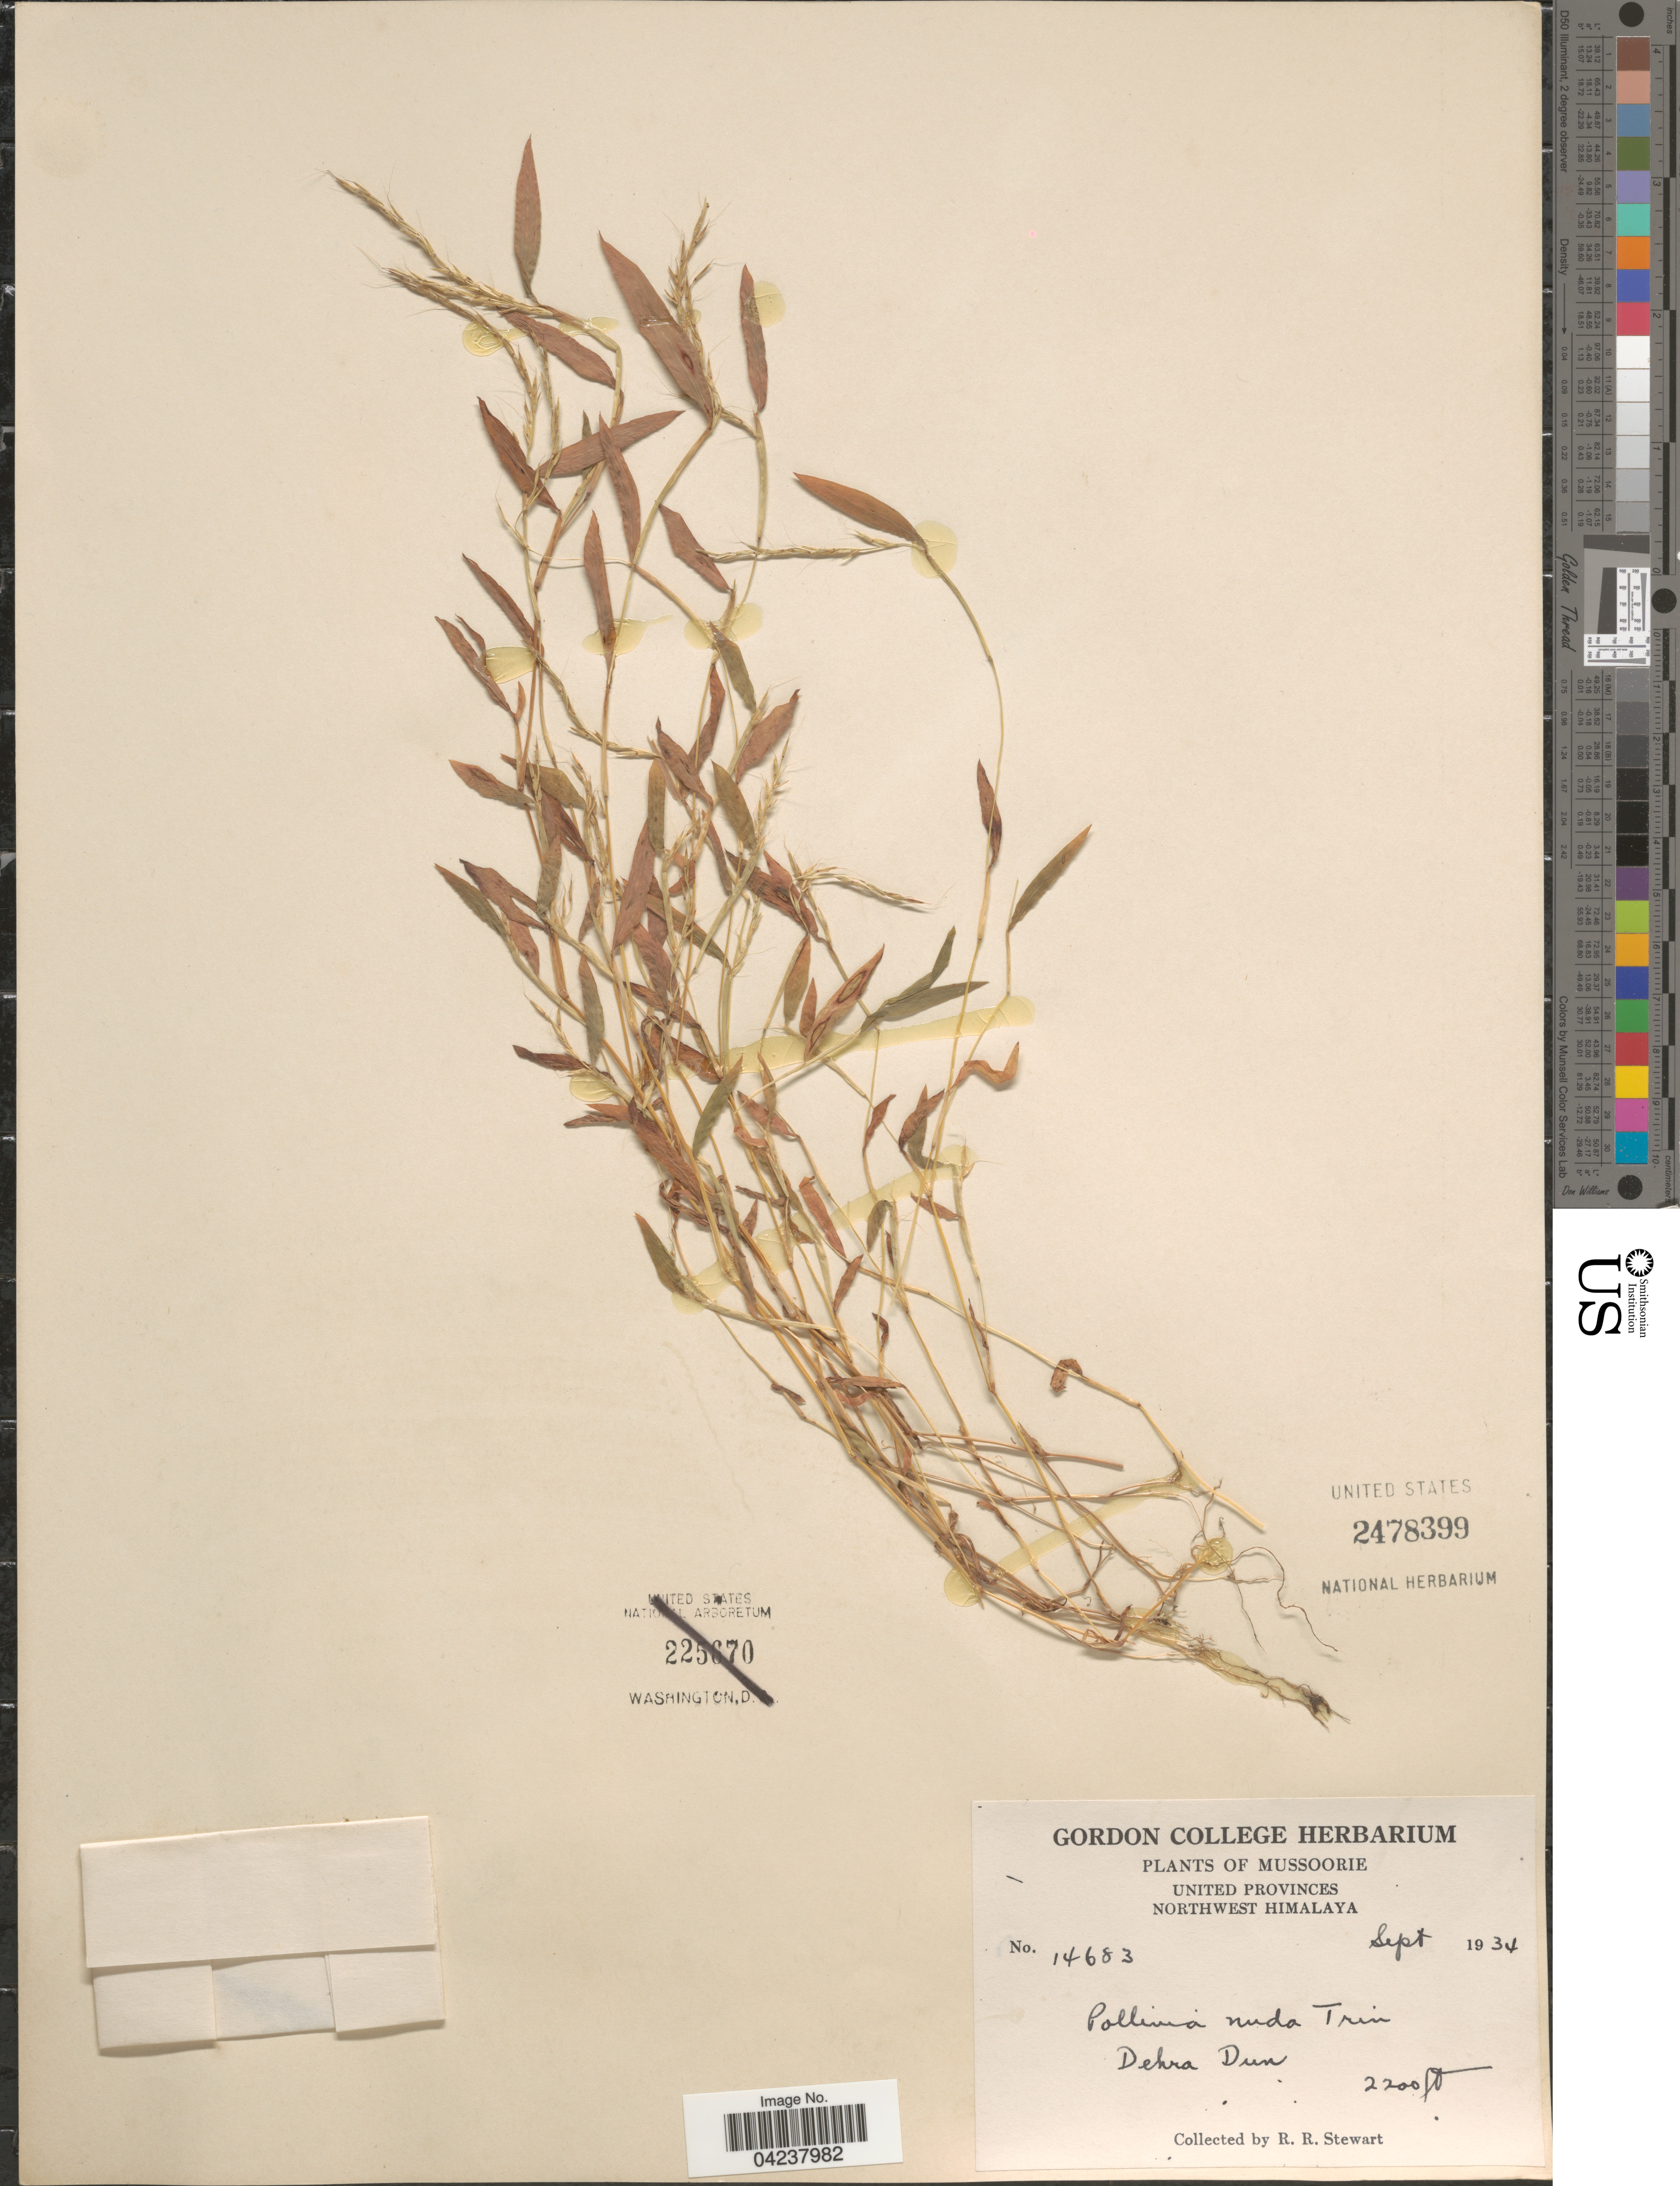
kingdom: Plantae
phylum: Tracheophyta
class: Liliopsida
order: Poales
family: Poaceae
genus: Microstegium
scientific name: Microstegium nudum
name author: (Trin.) A. Camus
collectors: R. Stewart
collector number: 14683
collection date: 1934-09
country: India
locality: Mussoorie. United Provinces. Northwest Himalaya. Dehra Dun.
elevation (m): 671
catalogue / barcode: US 2478399